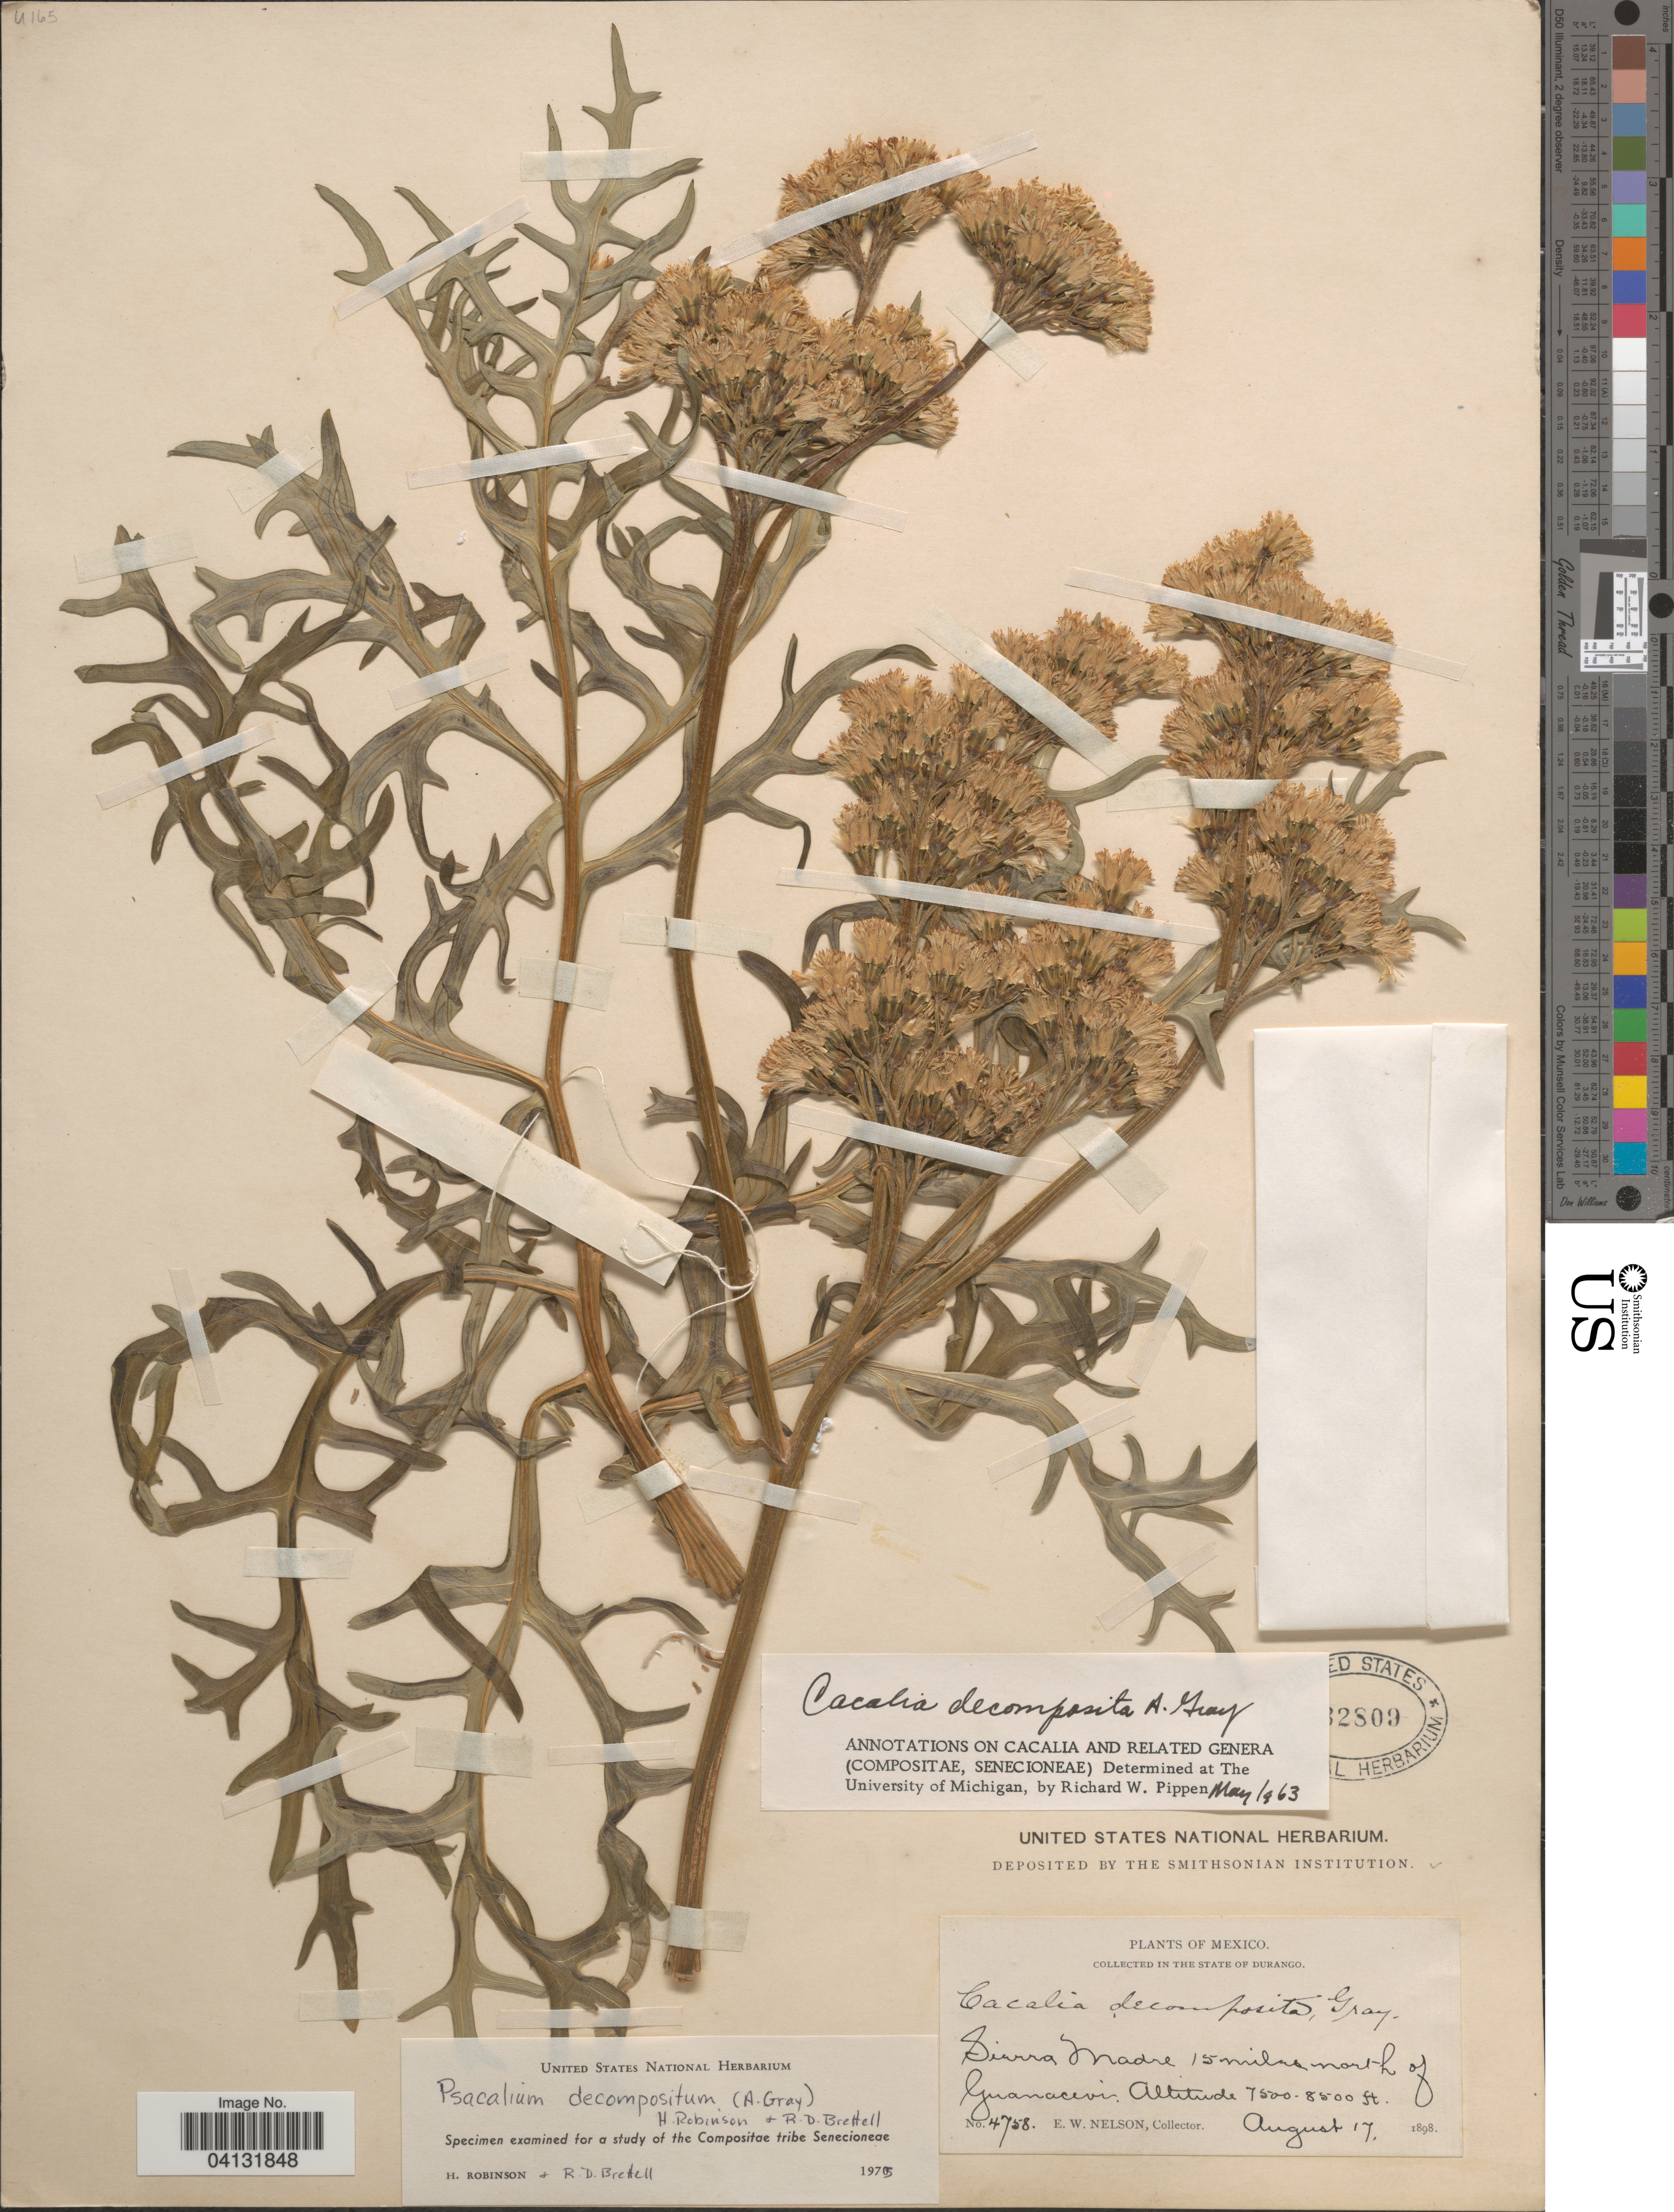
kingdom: Plantae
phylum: Tracheophyta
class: Magnoliopsida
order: Asterales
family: Asteraceae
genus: Psacalium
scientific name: Psacalium decompositum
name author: (A. Gray) H. Rob. & Brettell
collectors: E. W. Nelson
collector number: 4758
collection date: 1898-08-17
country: Mexico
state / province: Durango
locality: Sierra Madre 15 miles north of Guanacevi.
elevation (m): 2286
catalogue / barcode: US 332809